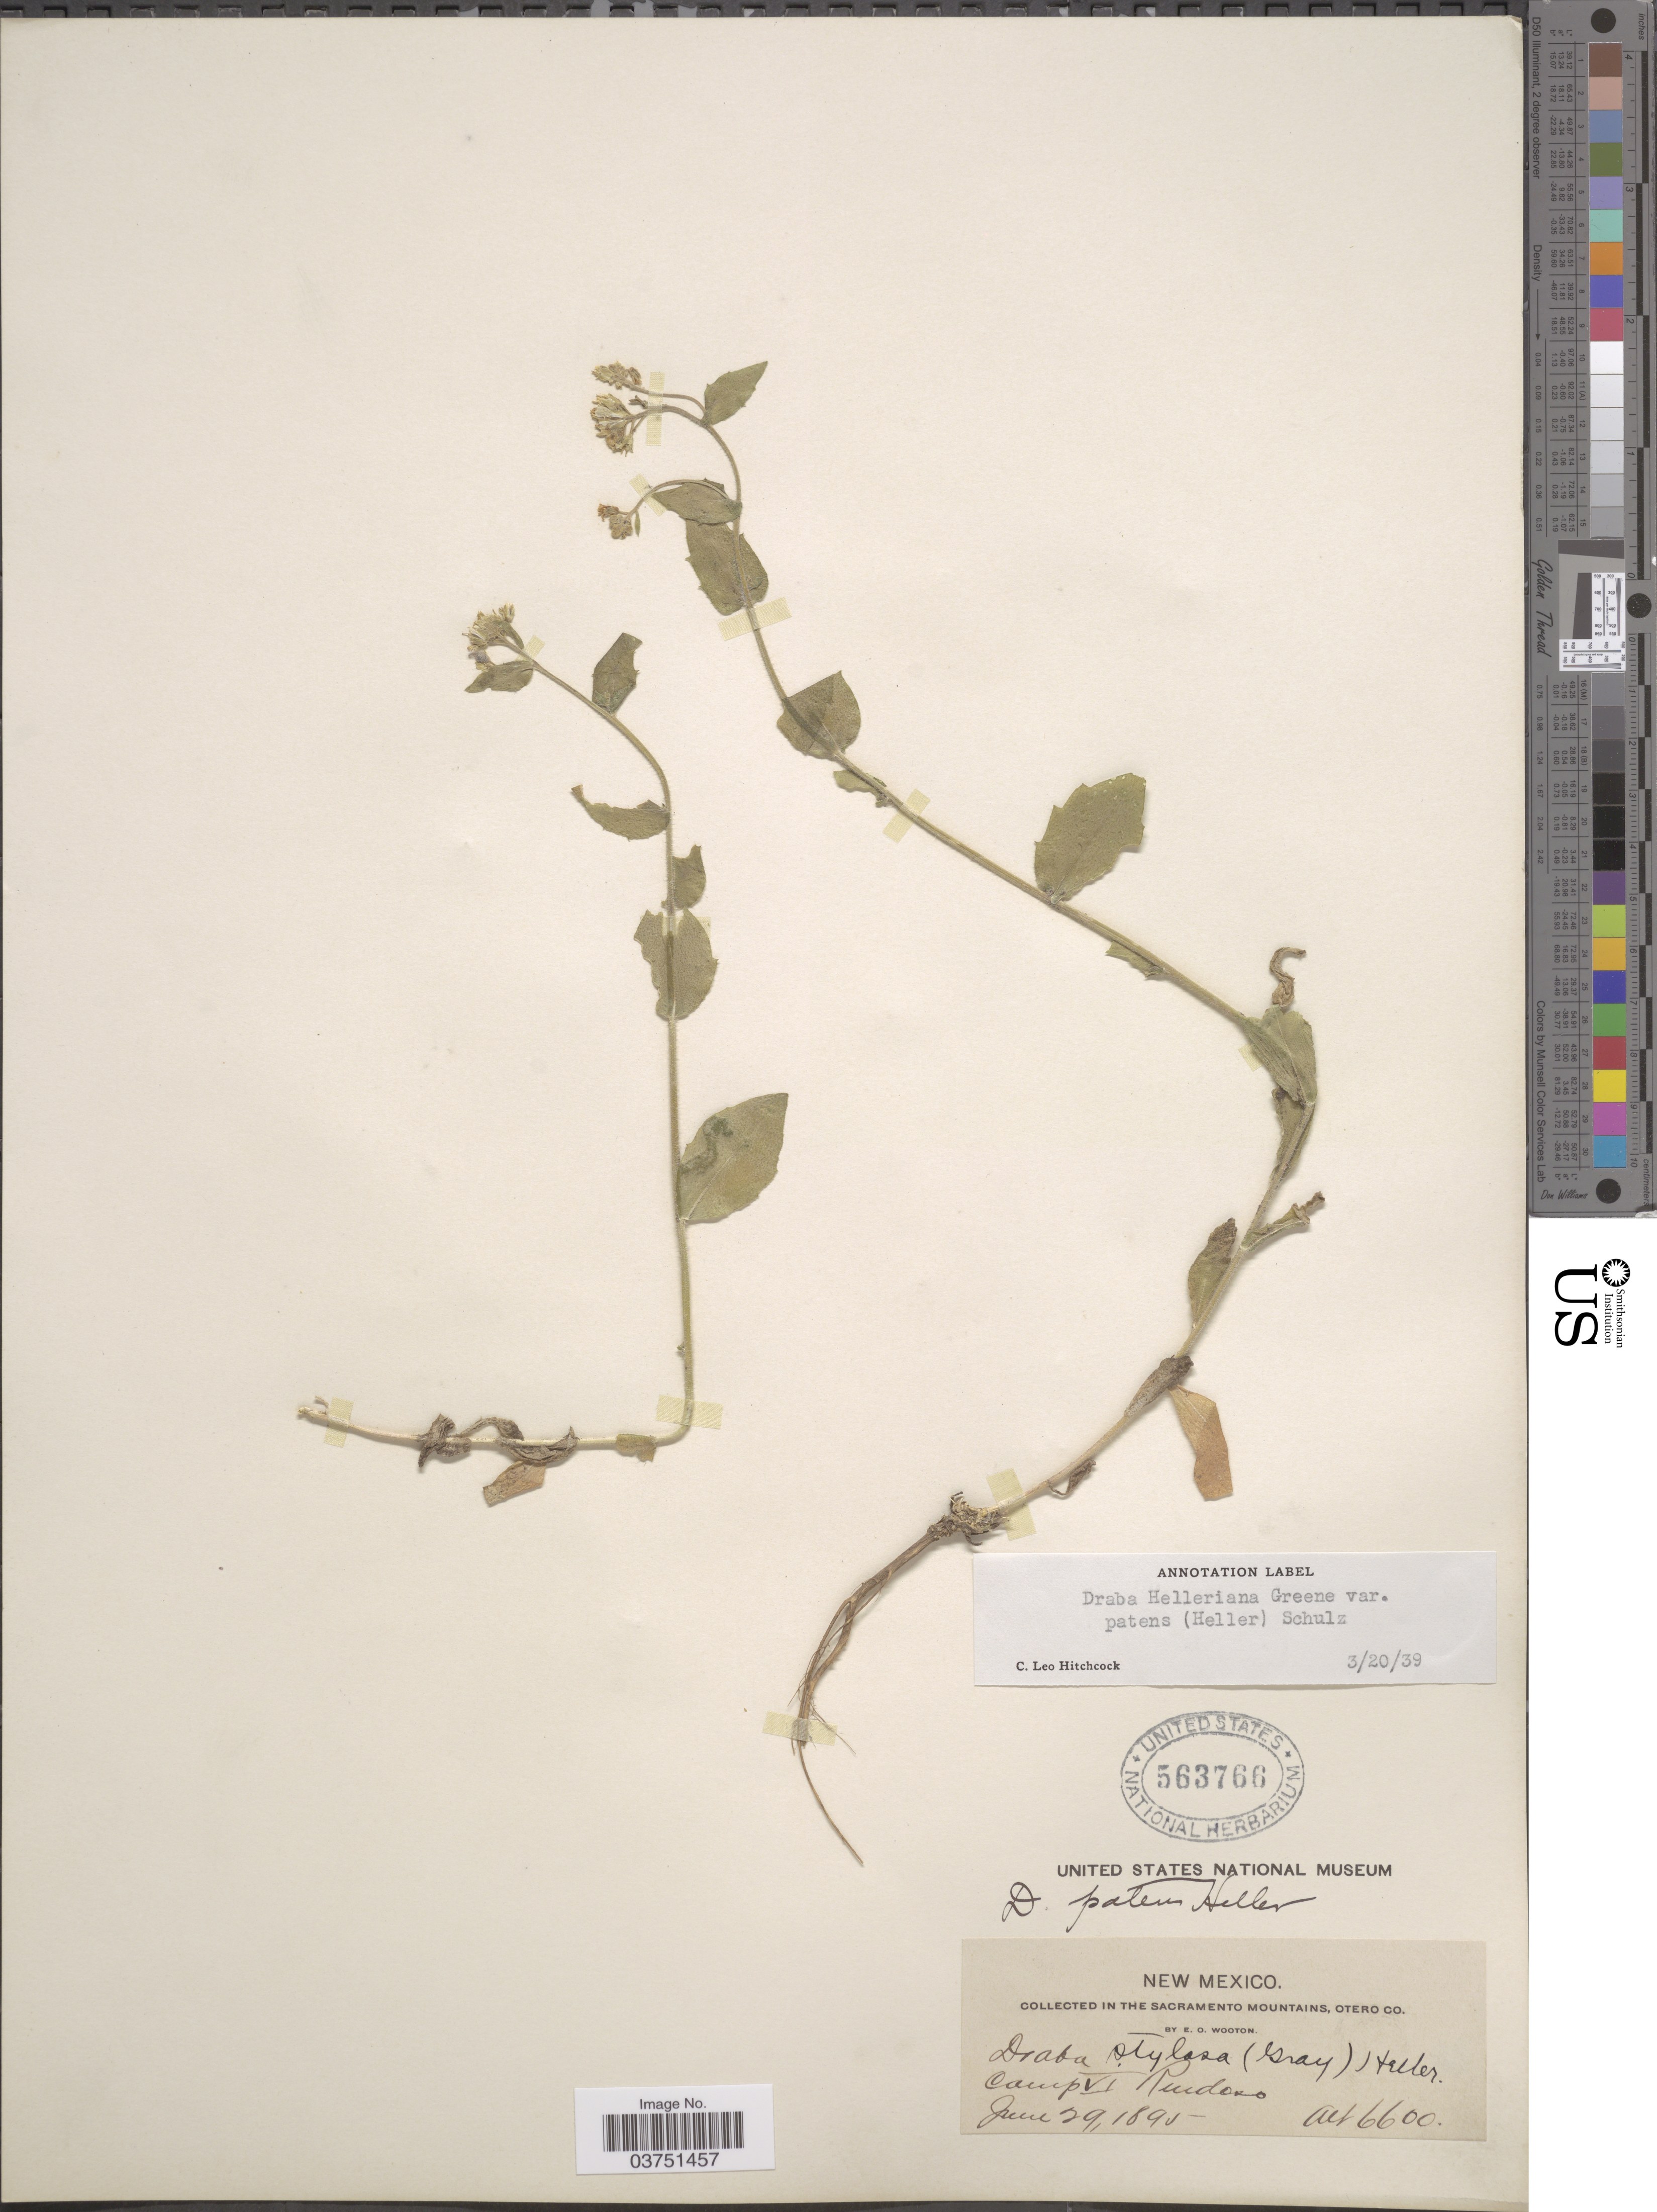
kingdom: Plantae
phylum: Tracheophyta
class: Magnoliopsida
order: Brassicales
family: Brassicaceae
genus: Draba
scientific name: Draba helleriana var. patens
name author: (A. Heller) O.E. Schulz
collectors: E. O. Wooton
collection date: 1895-06-29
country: United States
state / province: New Mexico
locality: The Sacramento Mountains, Otero Co. Camp 6 Ruidoso.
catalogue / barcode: US 563766